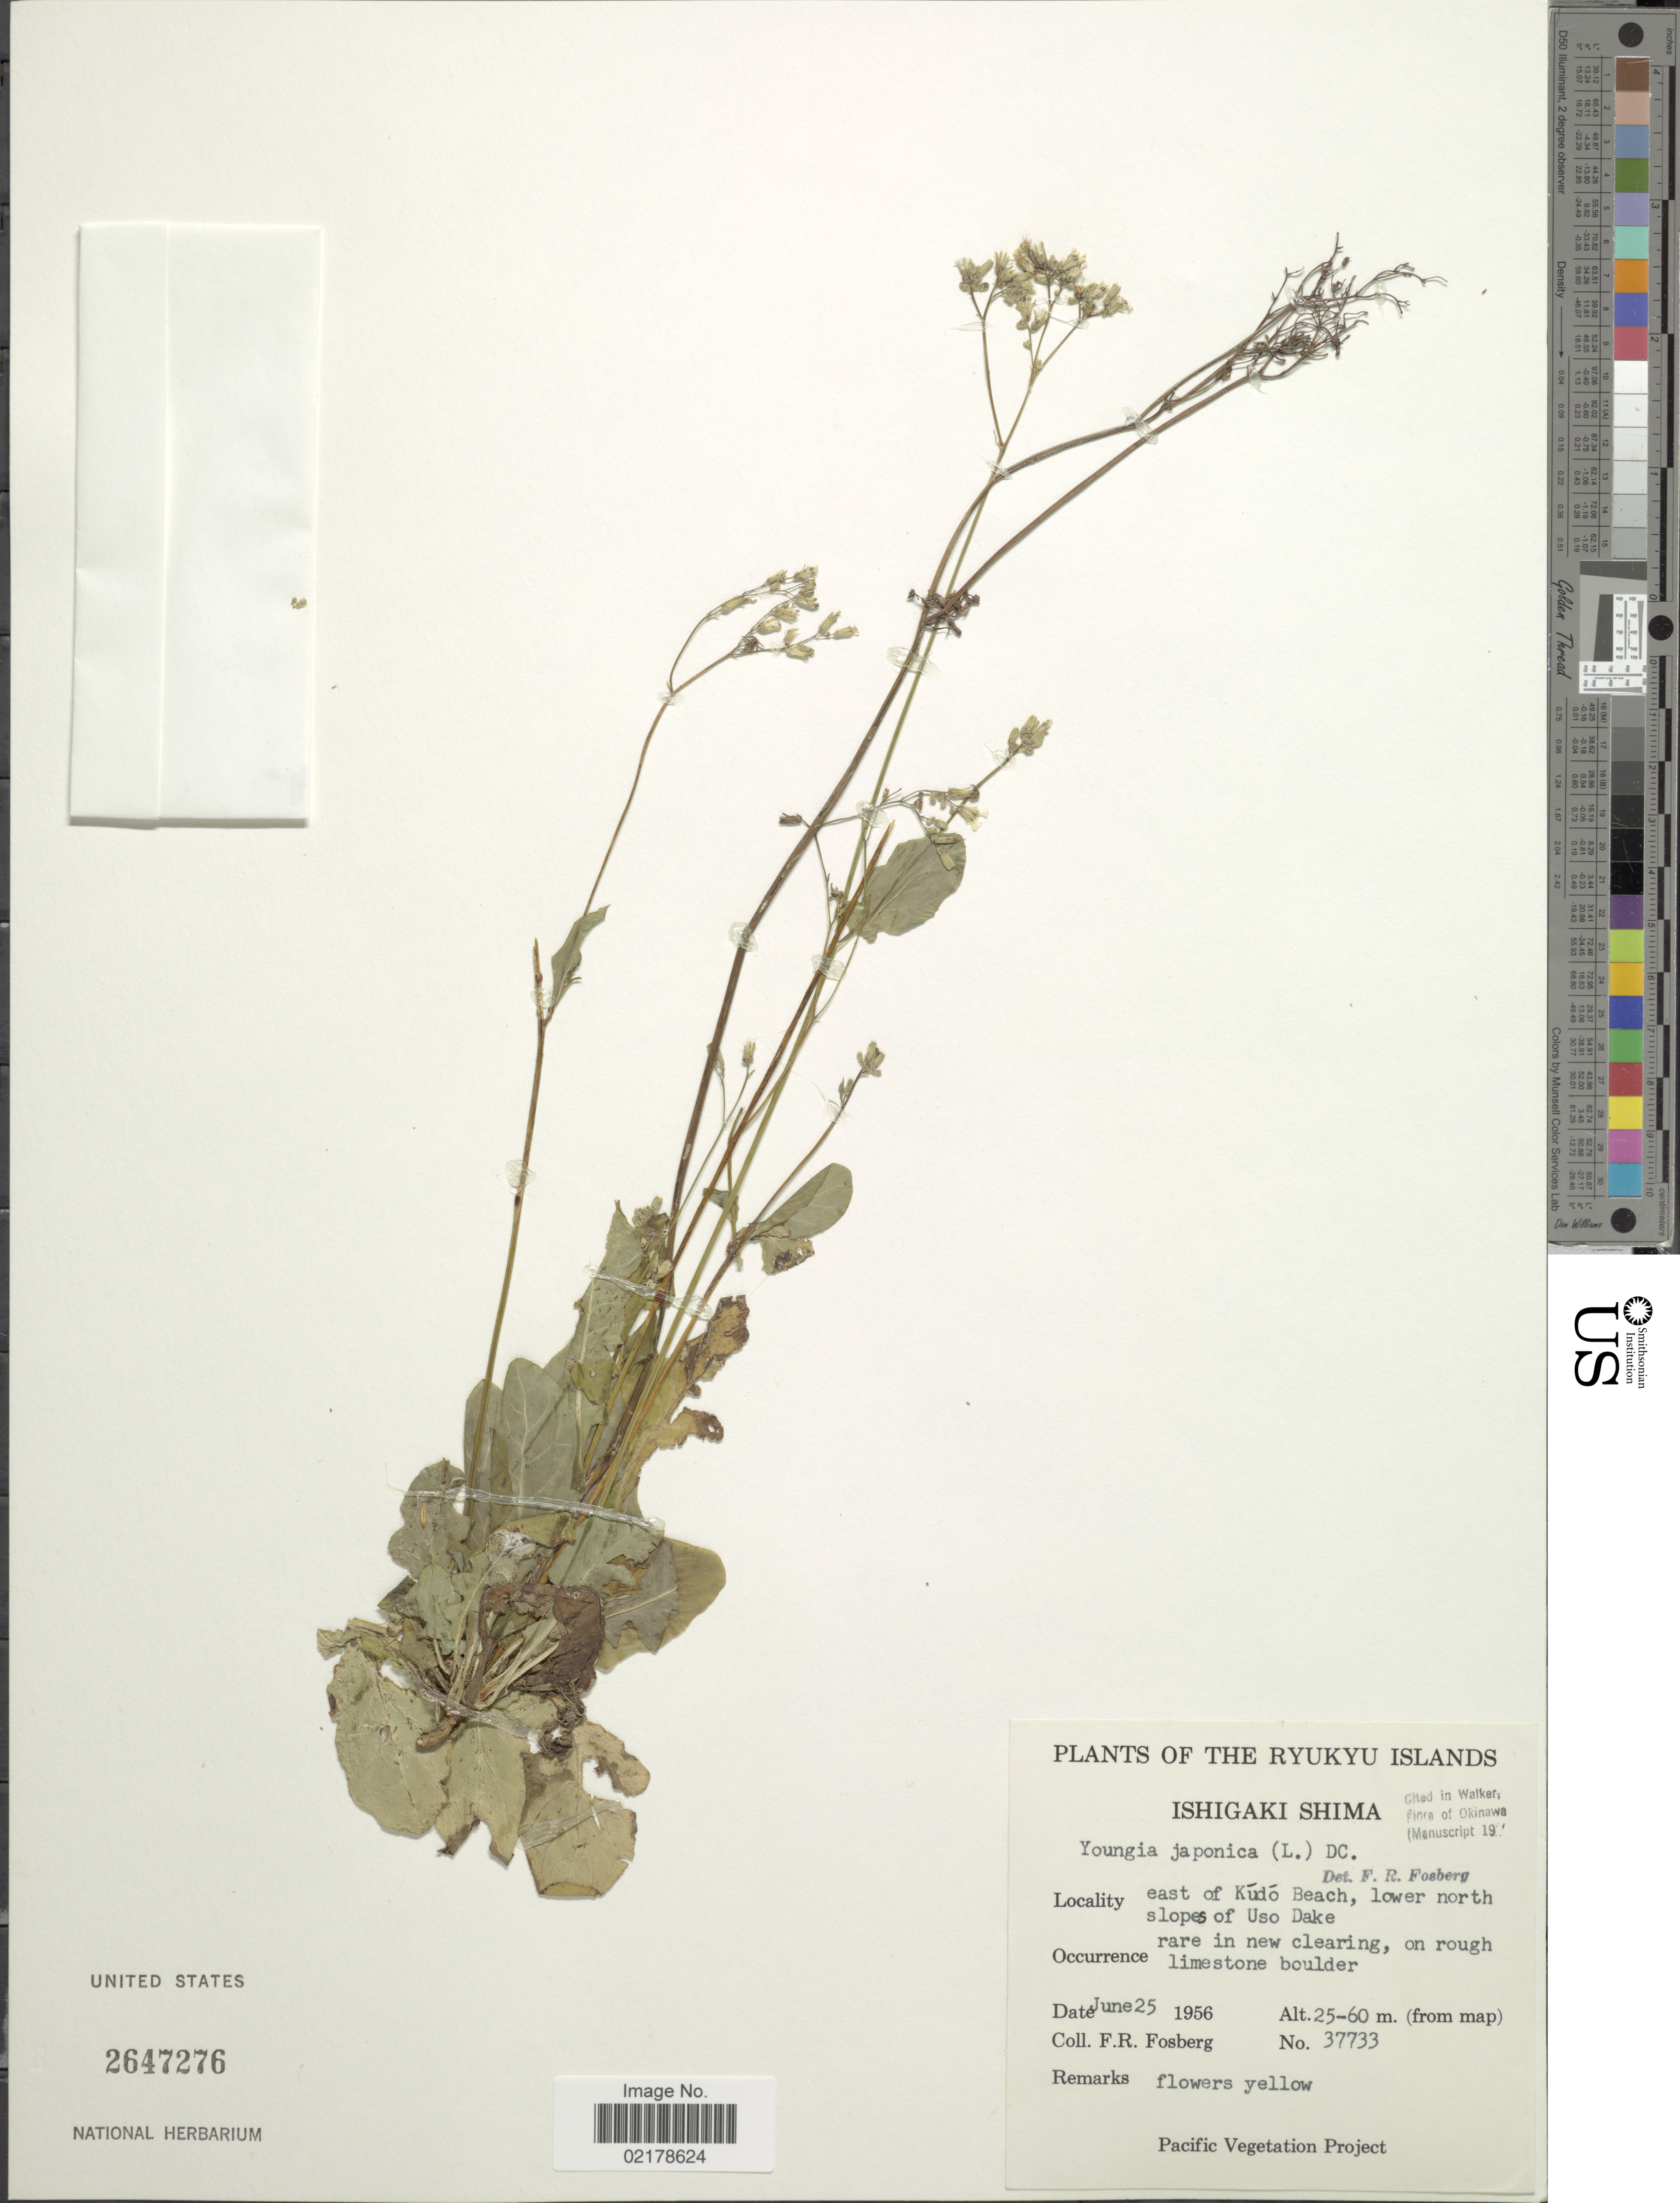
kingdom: Plantae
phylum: Tracheophyta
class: Magnoliopsida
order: Asterales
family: Asteraceae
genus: Youngia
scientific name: Youngia japonica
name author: (L.) DC.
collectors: F. R. Fosberg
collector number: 37733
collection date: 1956-06-25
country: Japan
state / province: Okinawa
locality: Ryukyu Islands. Ishigaki Shima. East of Kúdú Beach, lower north slopes of Uso Dake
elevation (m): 25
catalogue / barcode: US 2647276